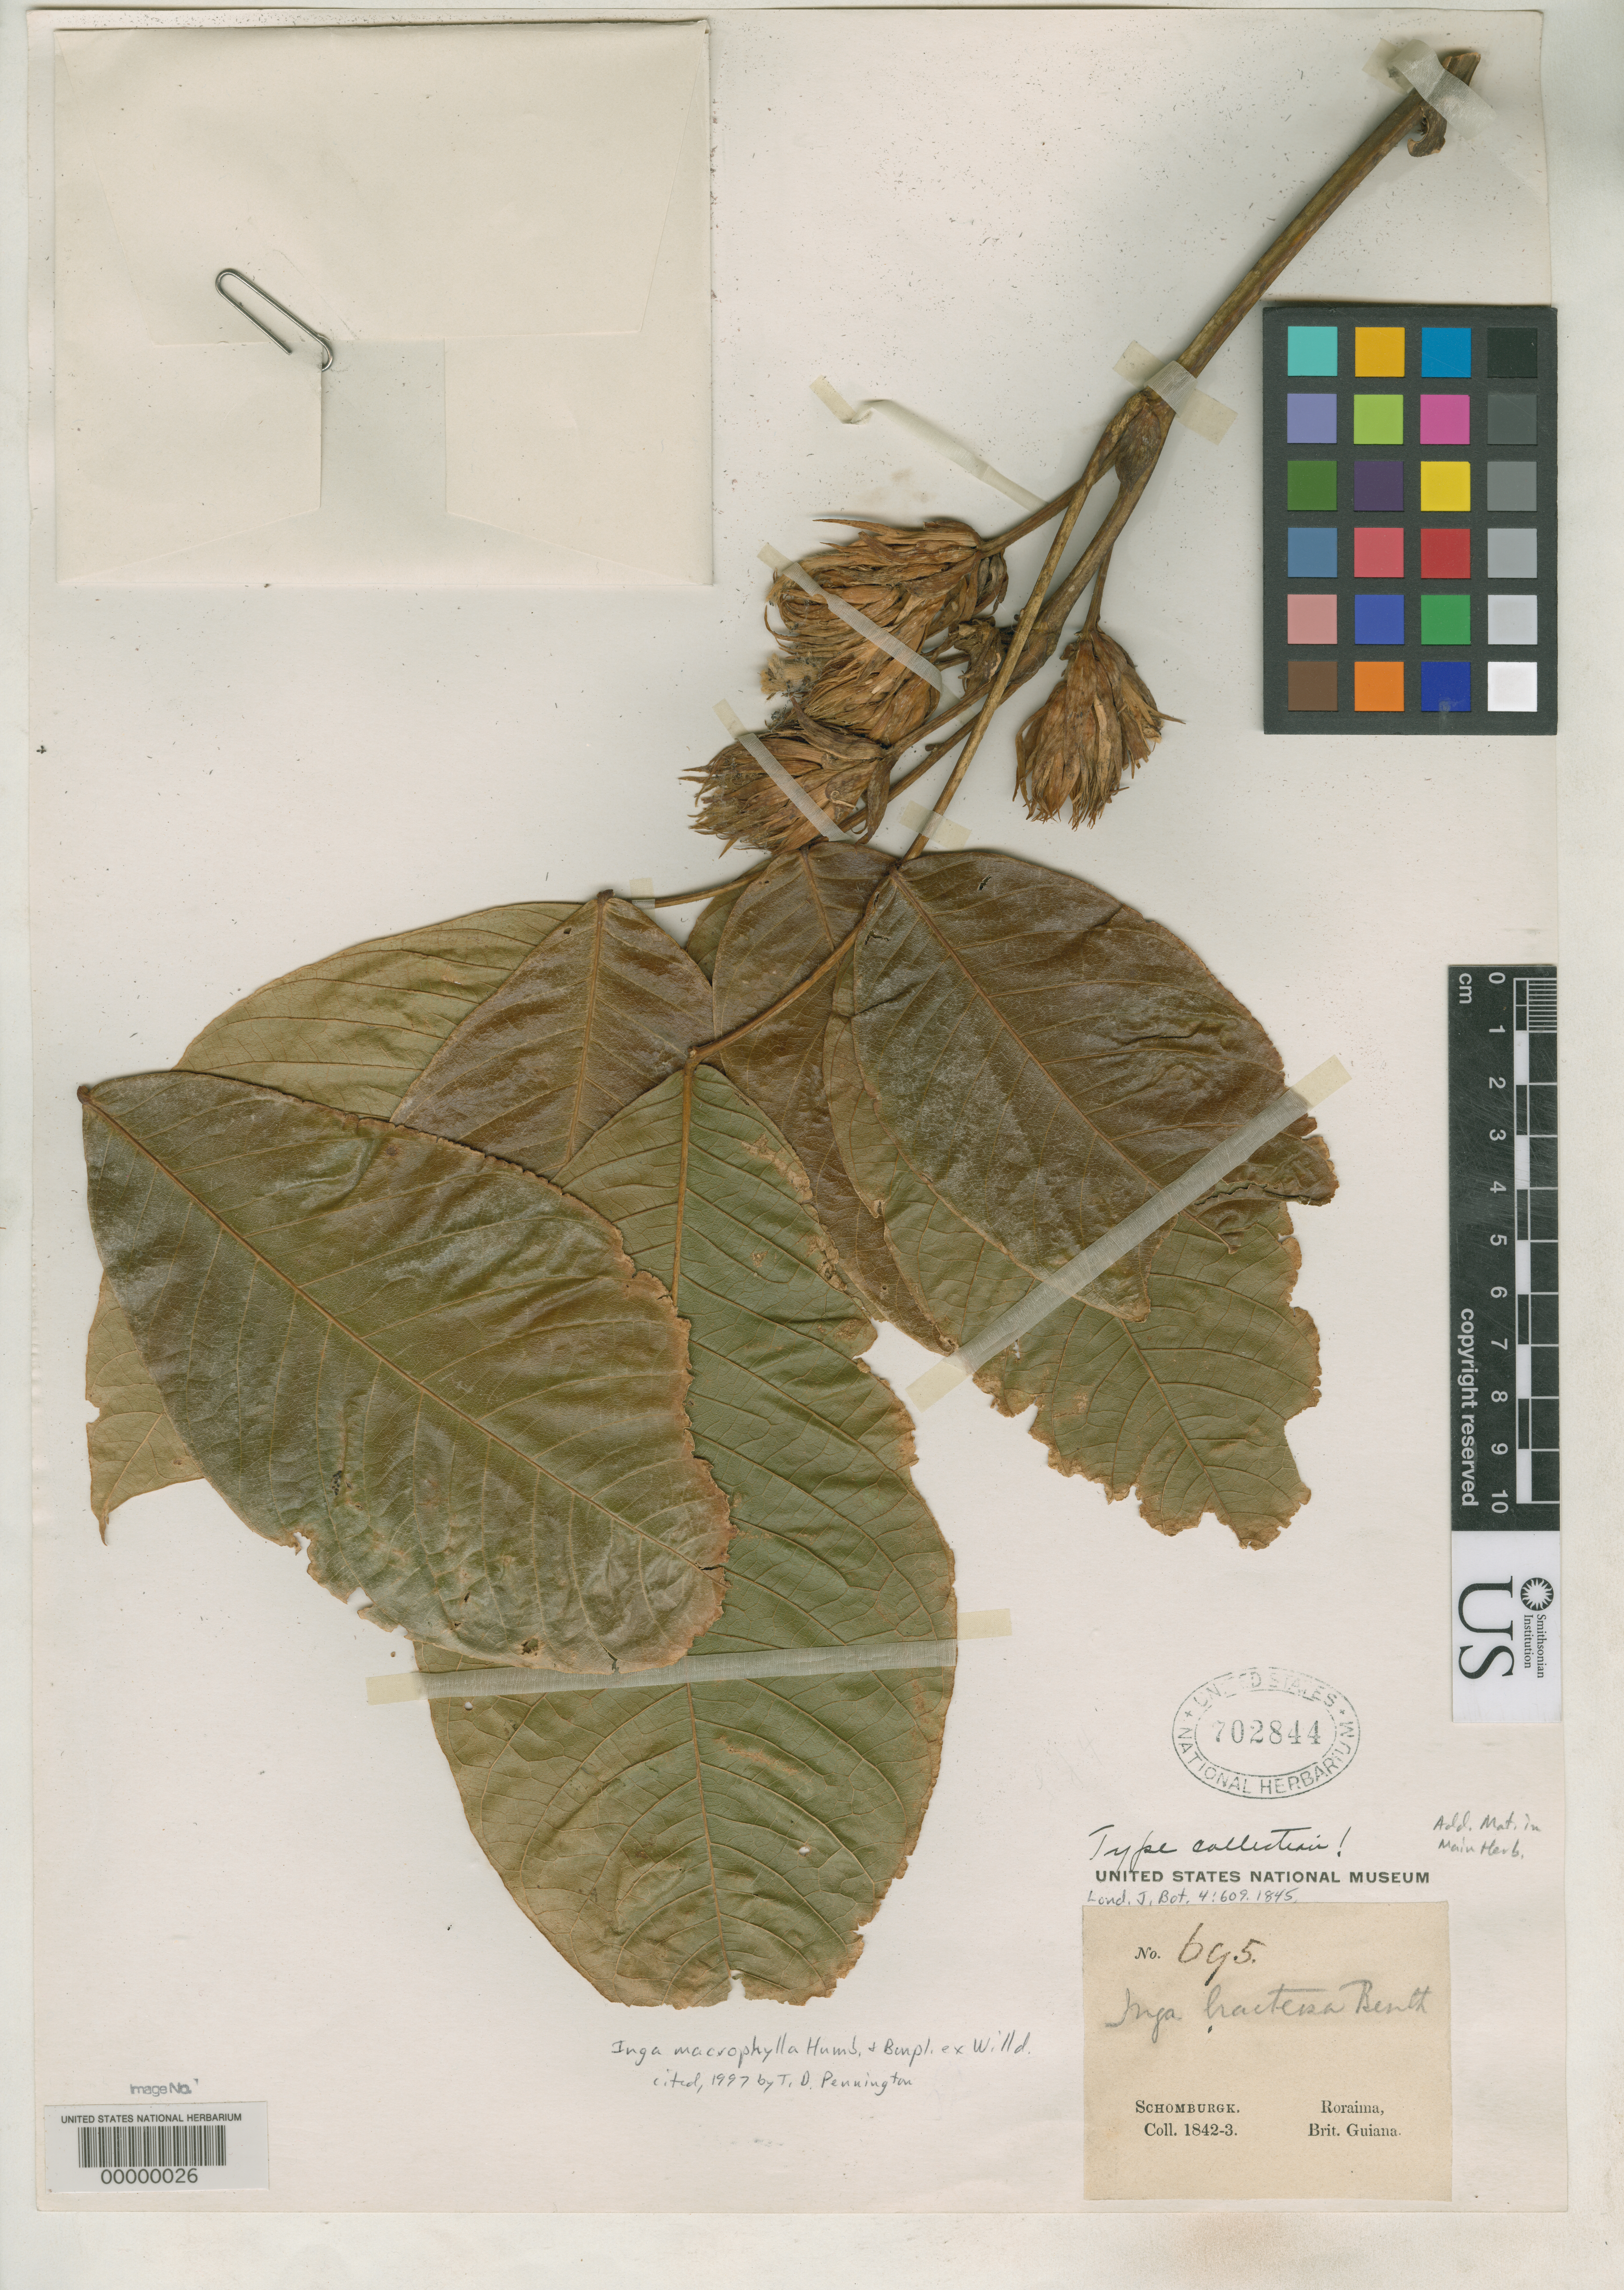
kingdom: Plantae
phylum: Tracheophyta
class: Magnoliopsida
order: Fabales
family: Fabaceae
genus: Inga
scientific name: Inga bracteosa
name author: Benth.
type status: Type Collection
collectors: R. H. Schomburgk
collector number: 695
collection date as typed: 1842 to -- --- 1843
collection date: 1842/1843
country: Guyana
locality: Roraima.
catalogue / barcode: US 702844